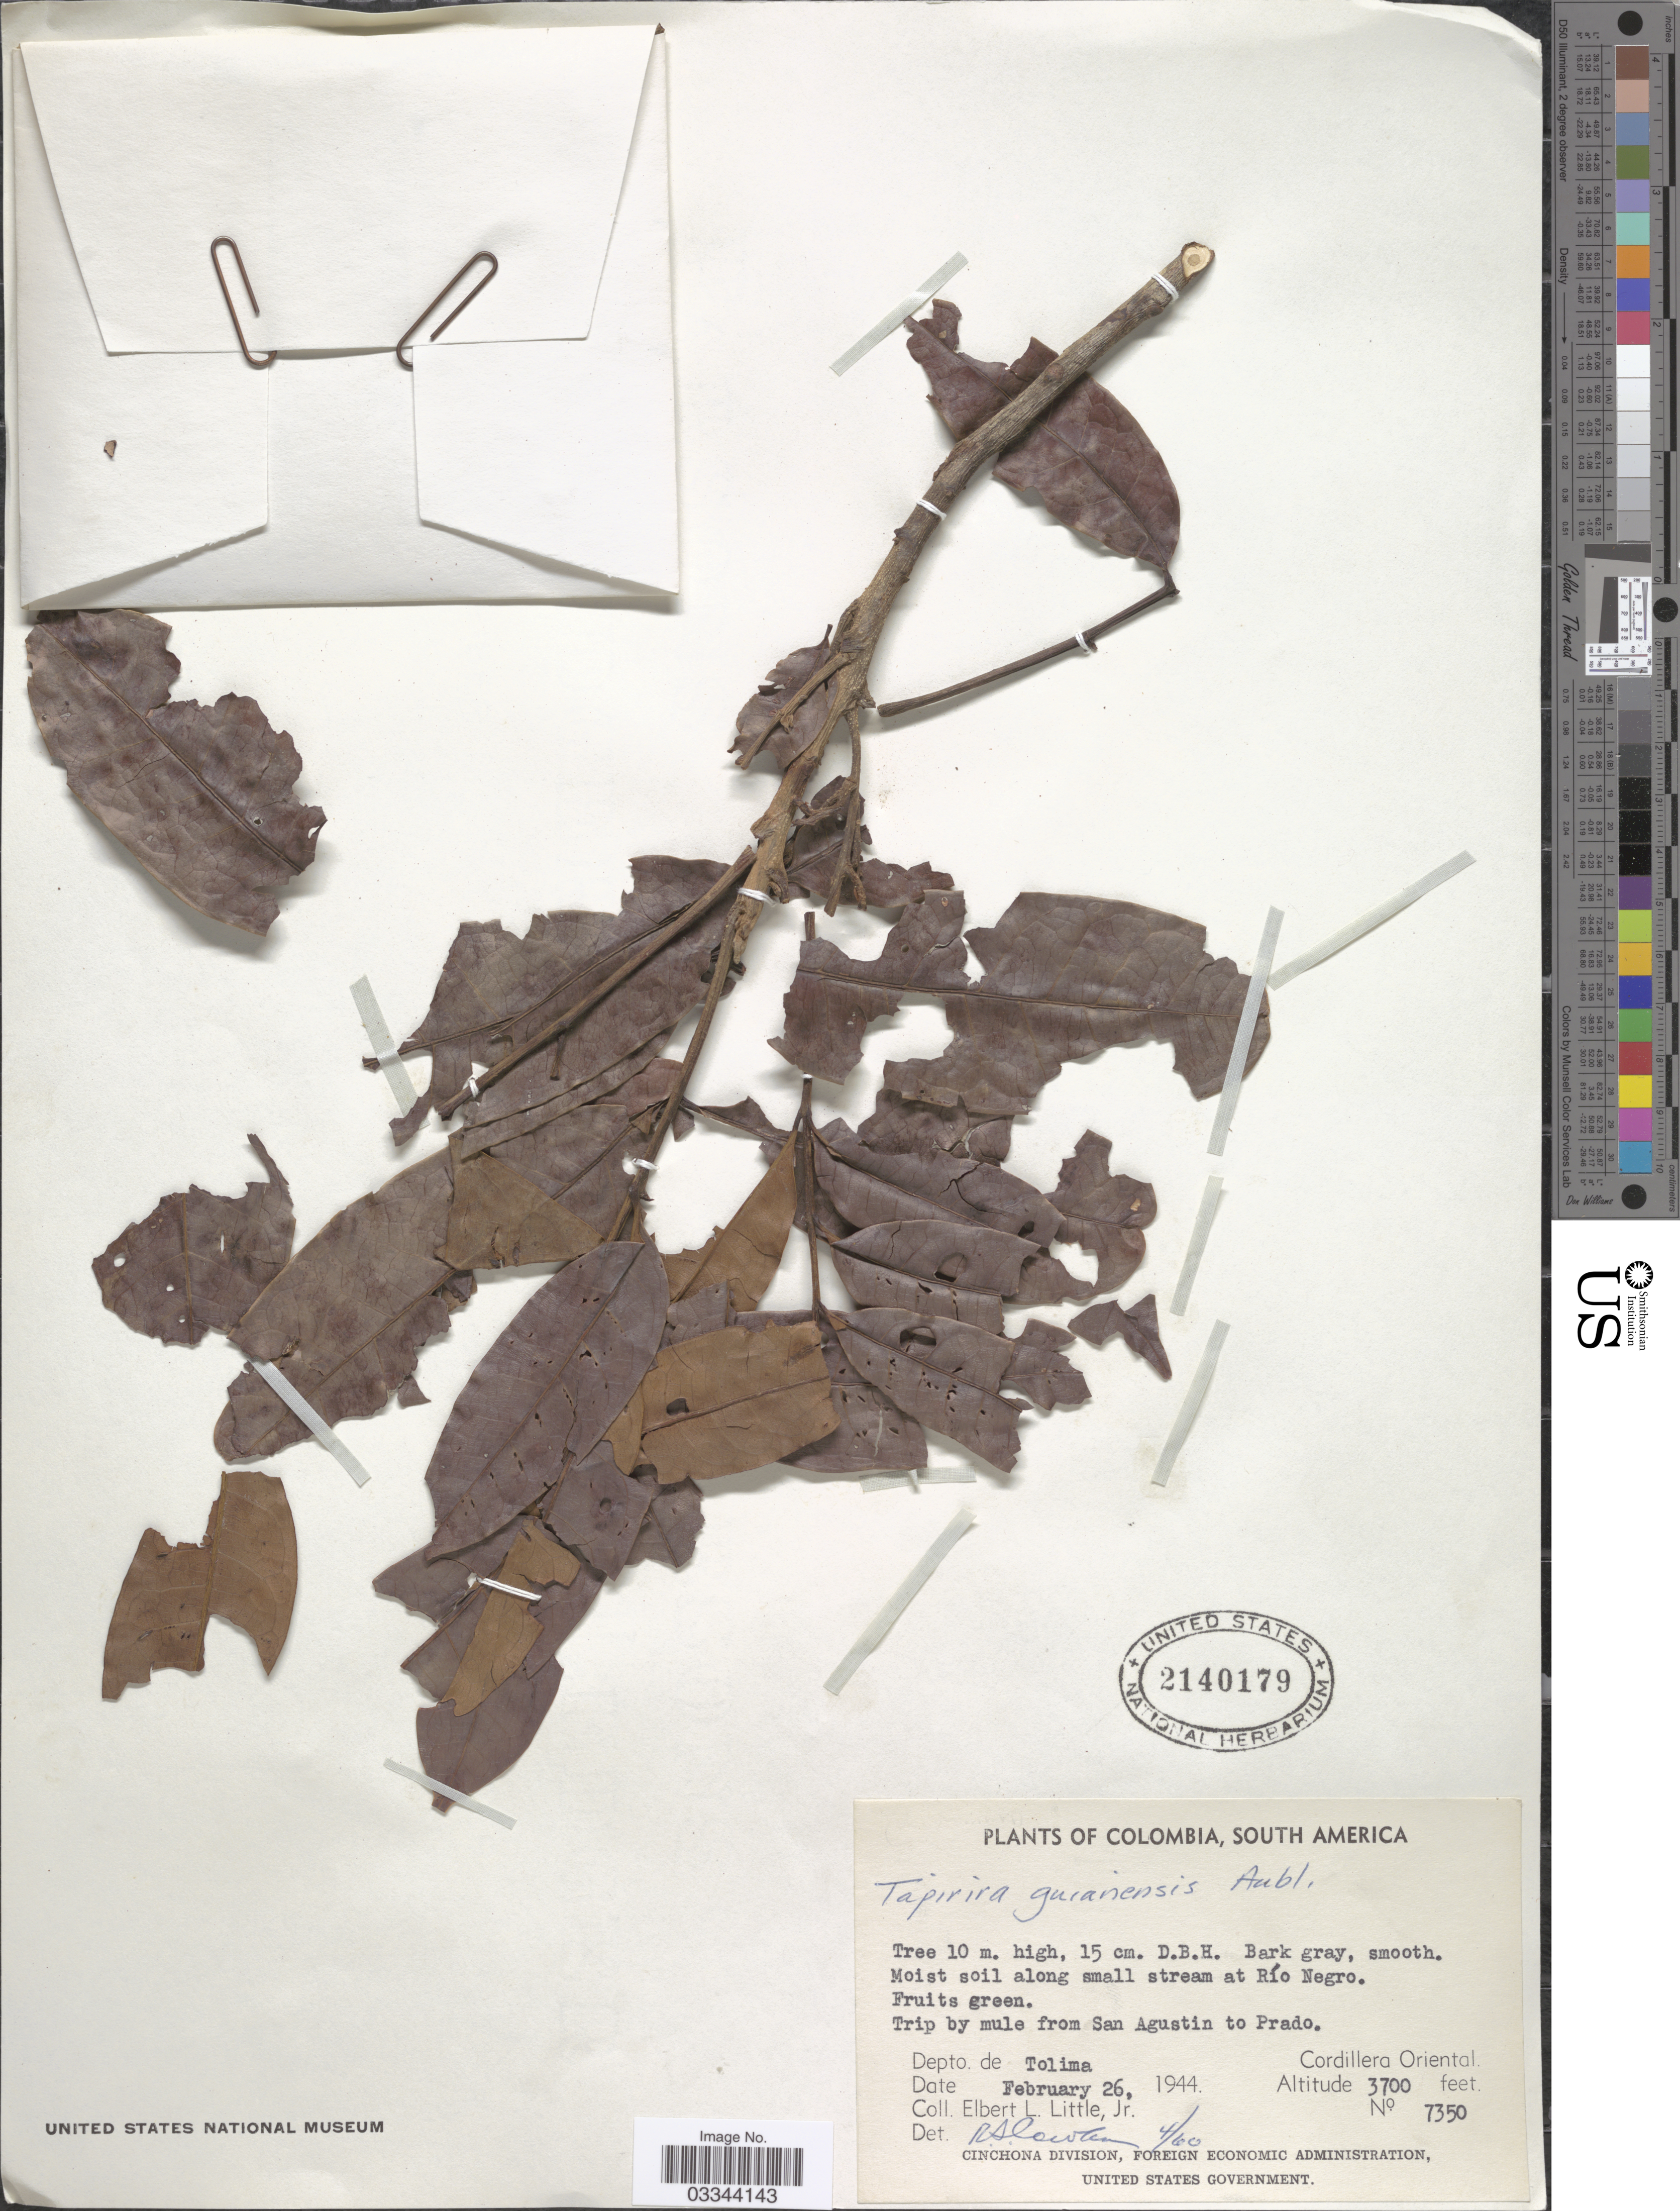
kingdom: Plantae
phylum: Tracheophyta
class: Magnoliopsida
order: Sapindales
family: Anacardiaceae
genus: Tapirira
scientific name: Tapirira guianensis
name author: Aubl.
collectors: E. L. Little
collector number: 7350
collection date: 1944-02-26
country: Colombia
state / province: Tolima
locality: Moist soil along small stream at Río Negro. Trip by mule from San Agustin to Prado. Depto. de Tolima, Cordillera Oriental.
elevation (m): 1128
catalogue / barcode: US 2140179